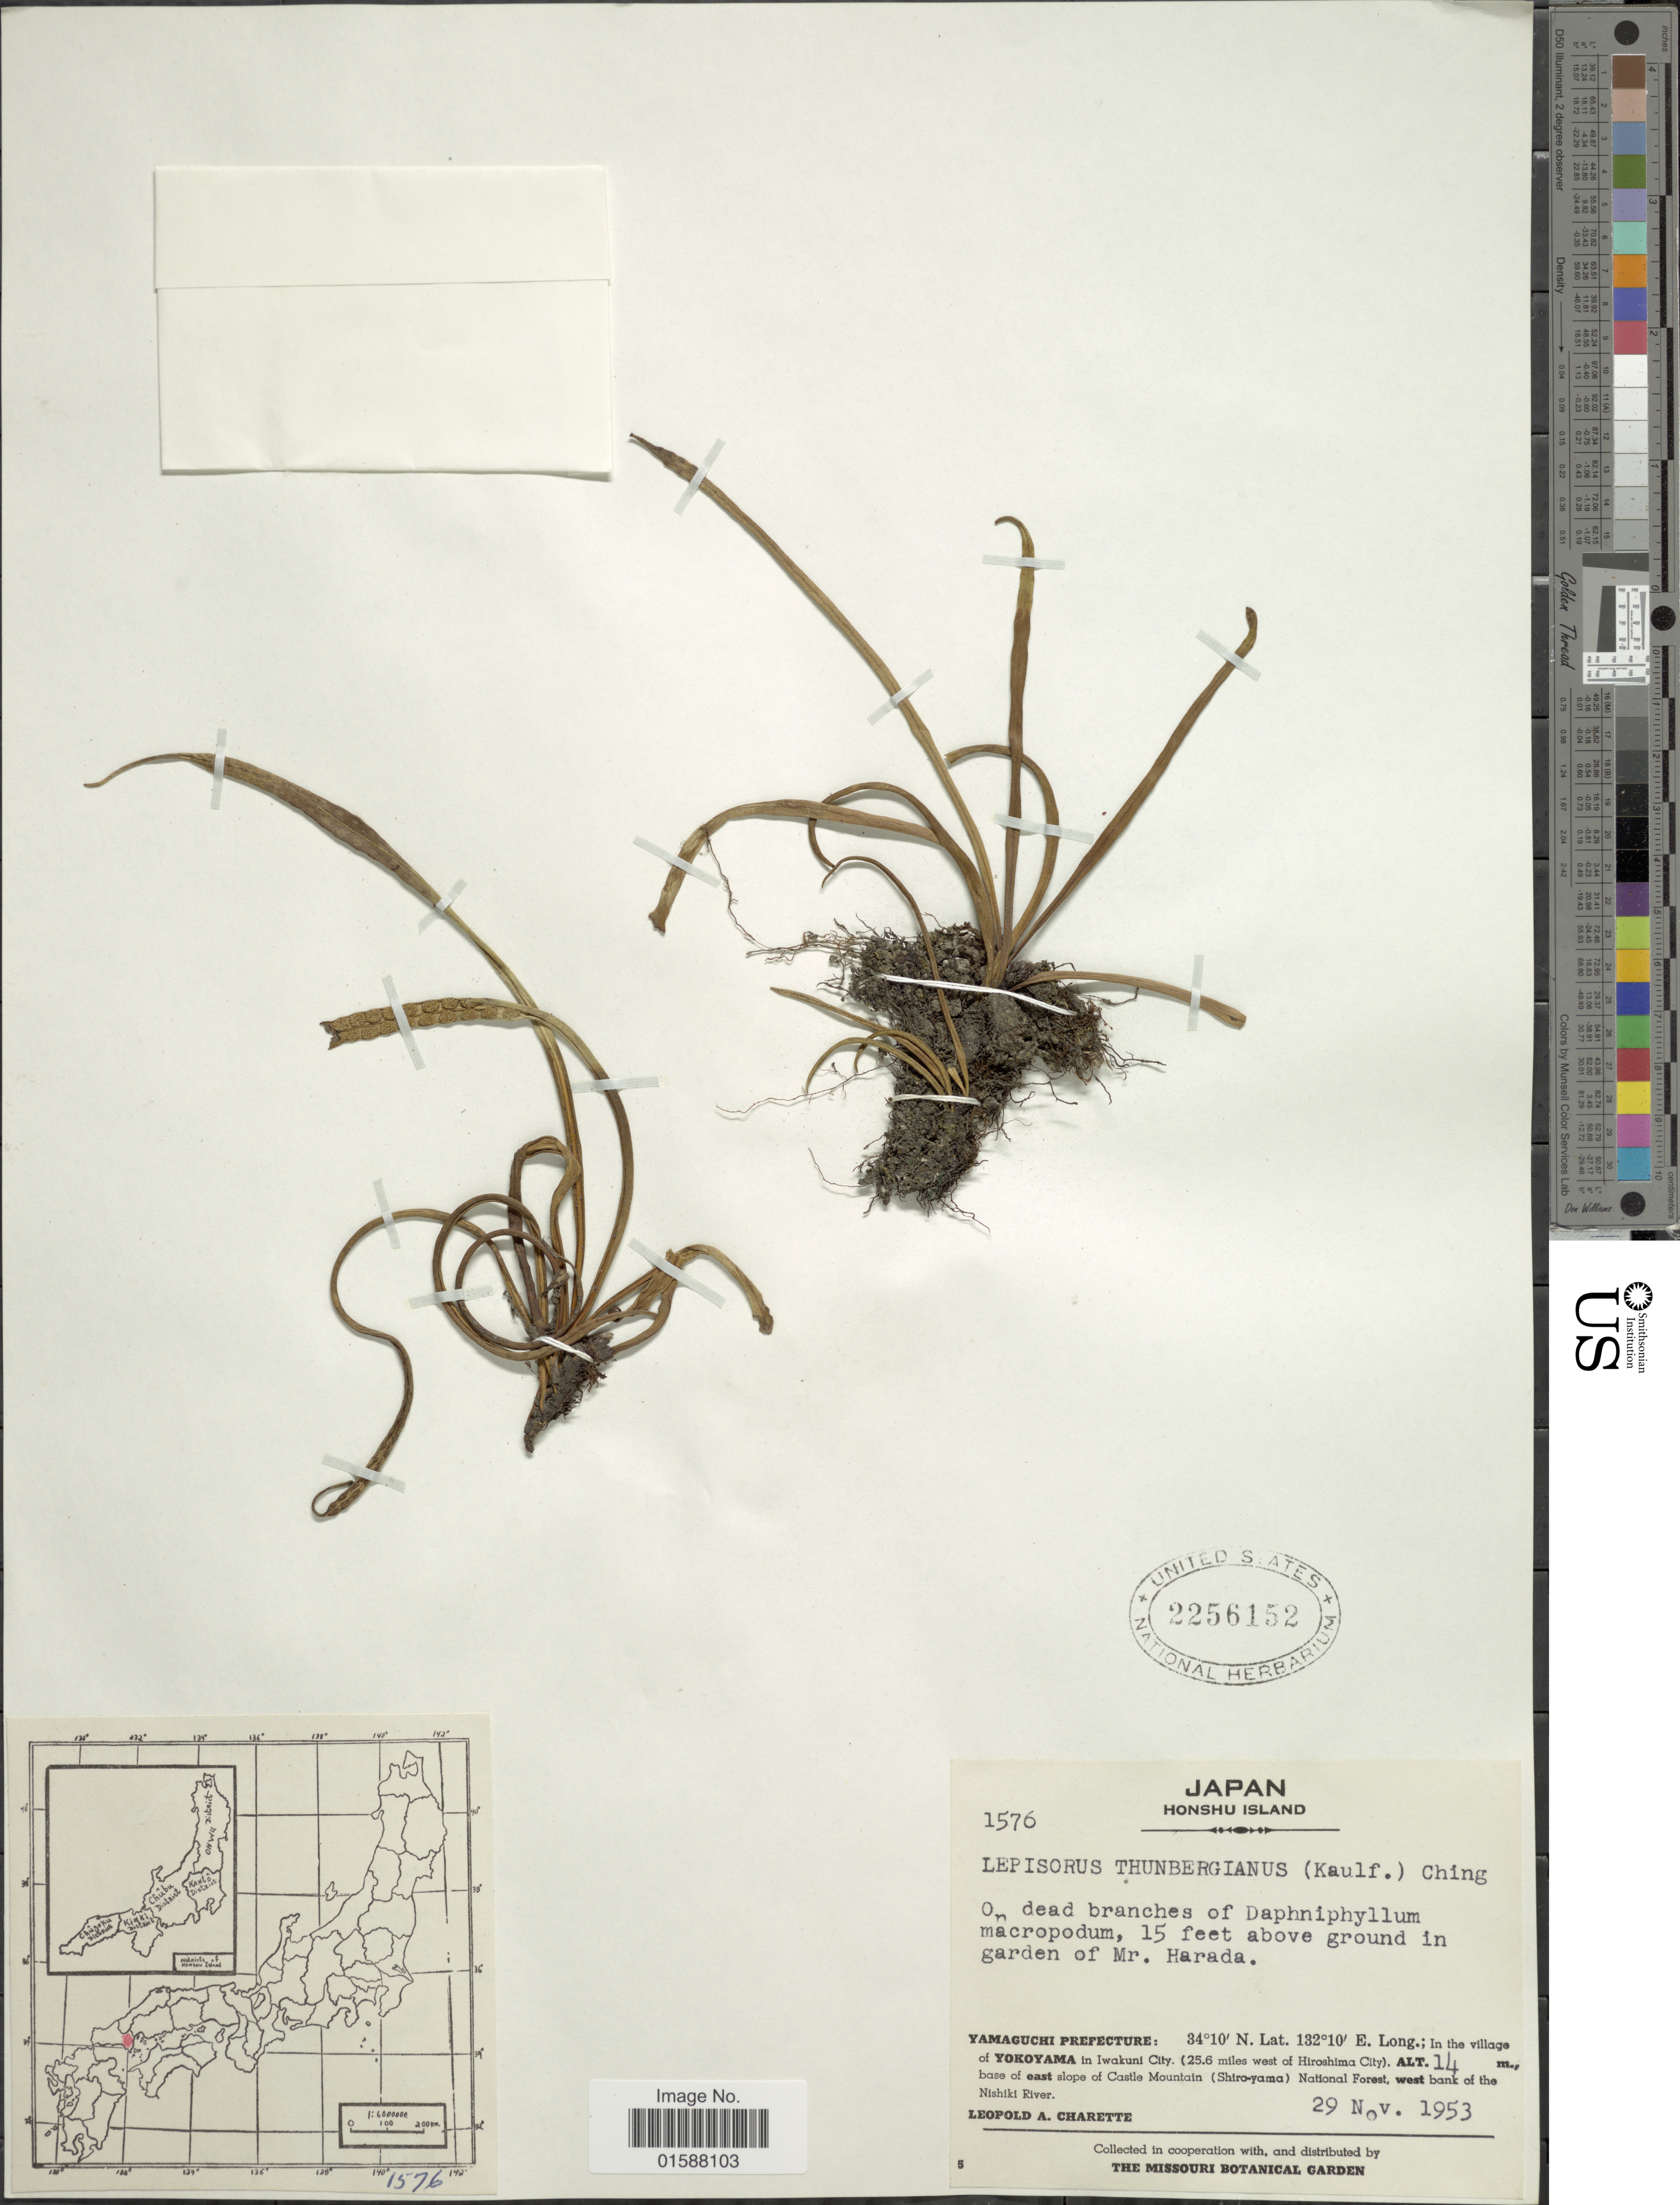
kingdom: Plantae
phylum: Tracheophyta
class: Polypodiopsida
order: Polypodiales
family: Polypodiaceae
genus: Lepisorus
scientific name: Lepisorus thunbergianus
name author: (Kaulf.) Ching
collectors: L. A. Charette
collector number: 1576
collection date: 1953-11-29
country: Japan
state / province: Yamaguti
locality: Honshu Island. 15 feet above ground in garden of Mr. Harada. Yamaguchi Prefecture. in the village of Yokoyama in Iwakuni City. (25.6 miles west Hiroshima City). base of east slope of Castle Mountain (Shiro-yama) National Forest, west bank of the Nishiki Rivier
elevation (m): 14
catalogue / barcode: US 2256152